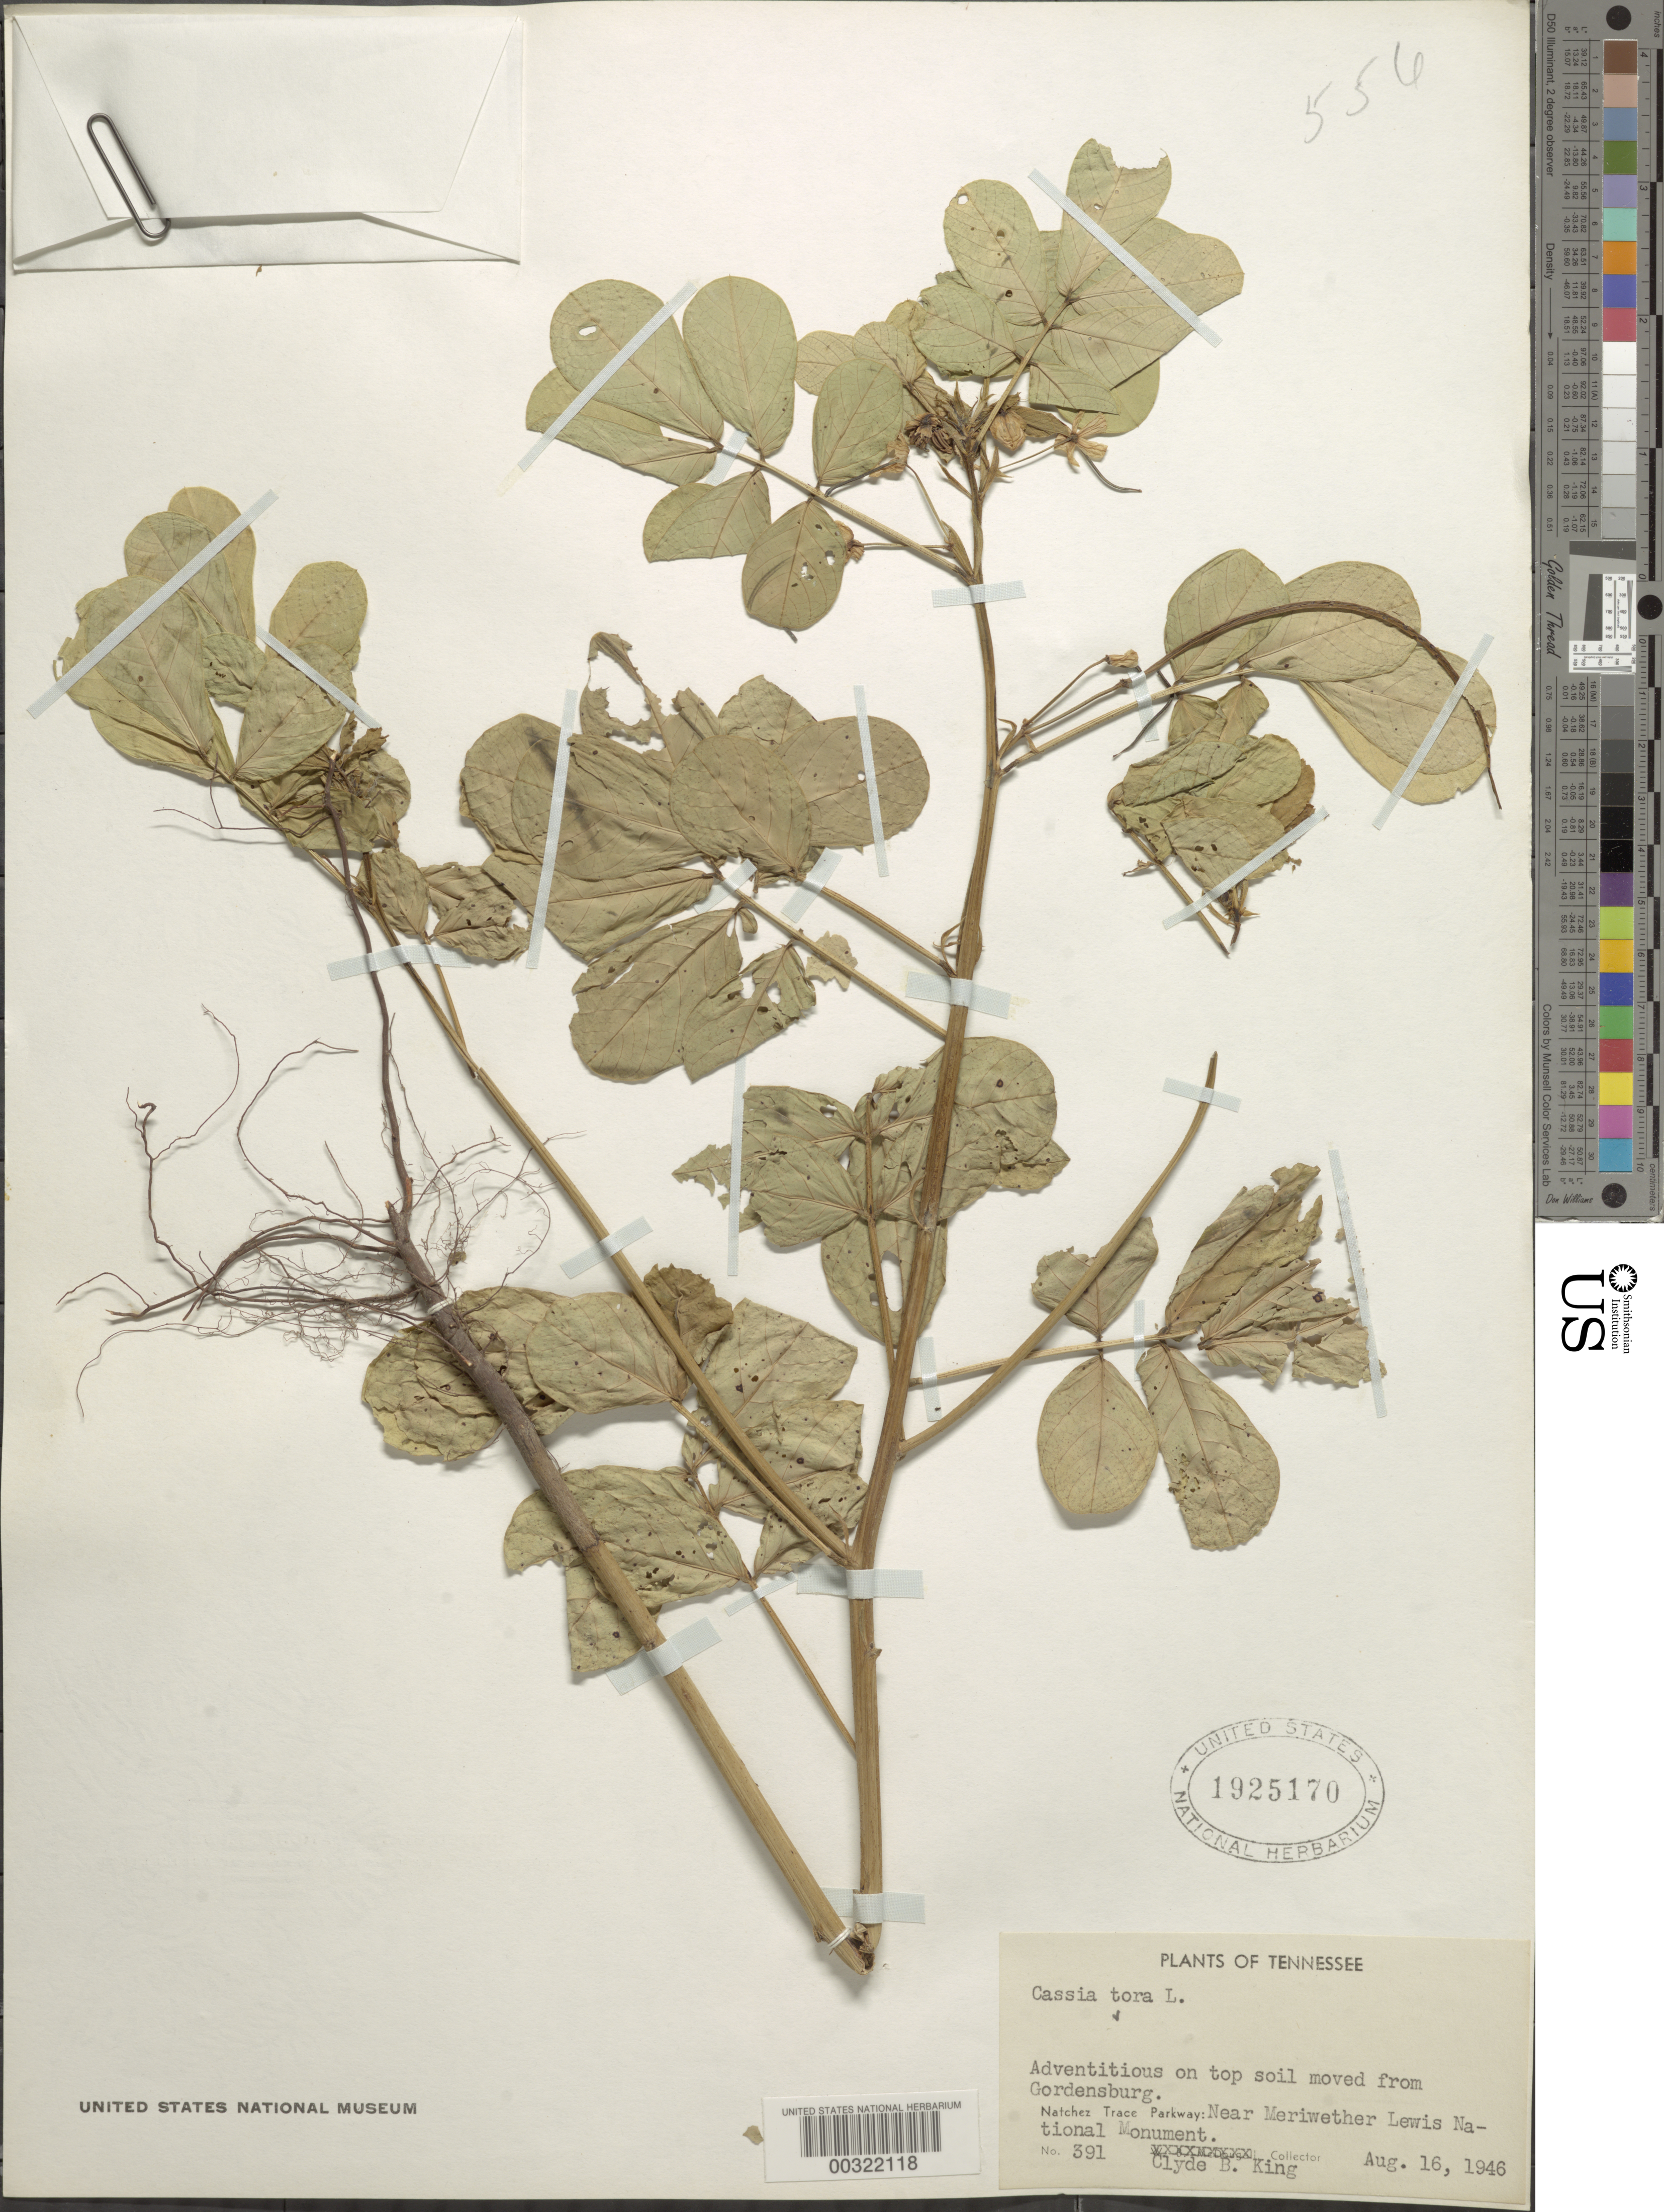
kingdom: Plantae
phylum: Tracheophyta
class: Magnoliopsida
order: Fabales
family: Fabaceae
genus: Senna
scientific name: Senna obtusifolia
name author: (L.) H.S. Irwin & Barneby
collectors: C. King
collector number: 391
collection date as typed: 16 Aug 1946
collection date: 1946-08-16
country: United States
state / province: Tennessee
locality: Natchez trace parkway; near meriwether lewis national monument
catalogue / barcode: US 1925170